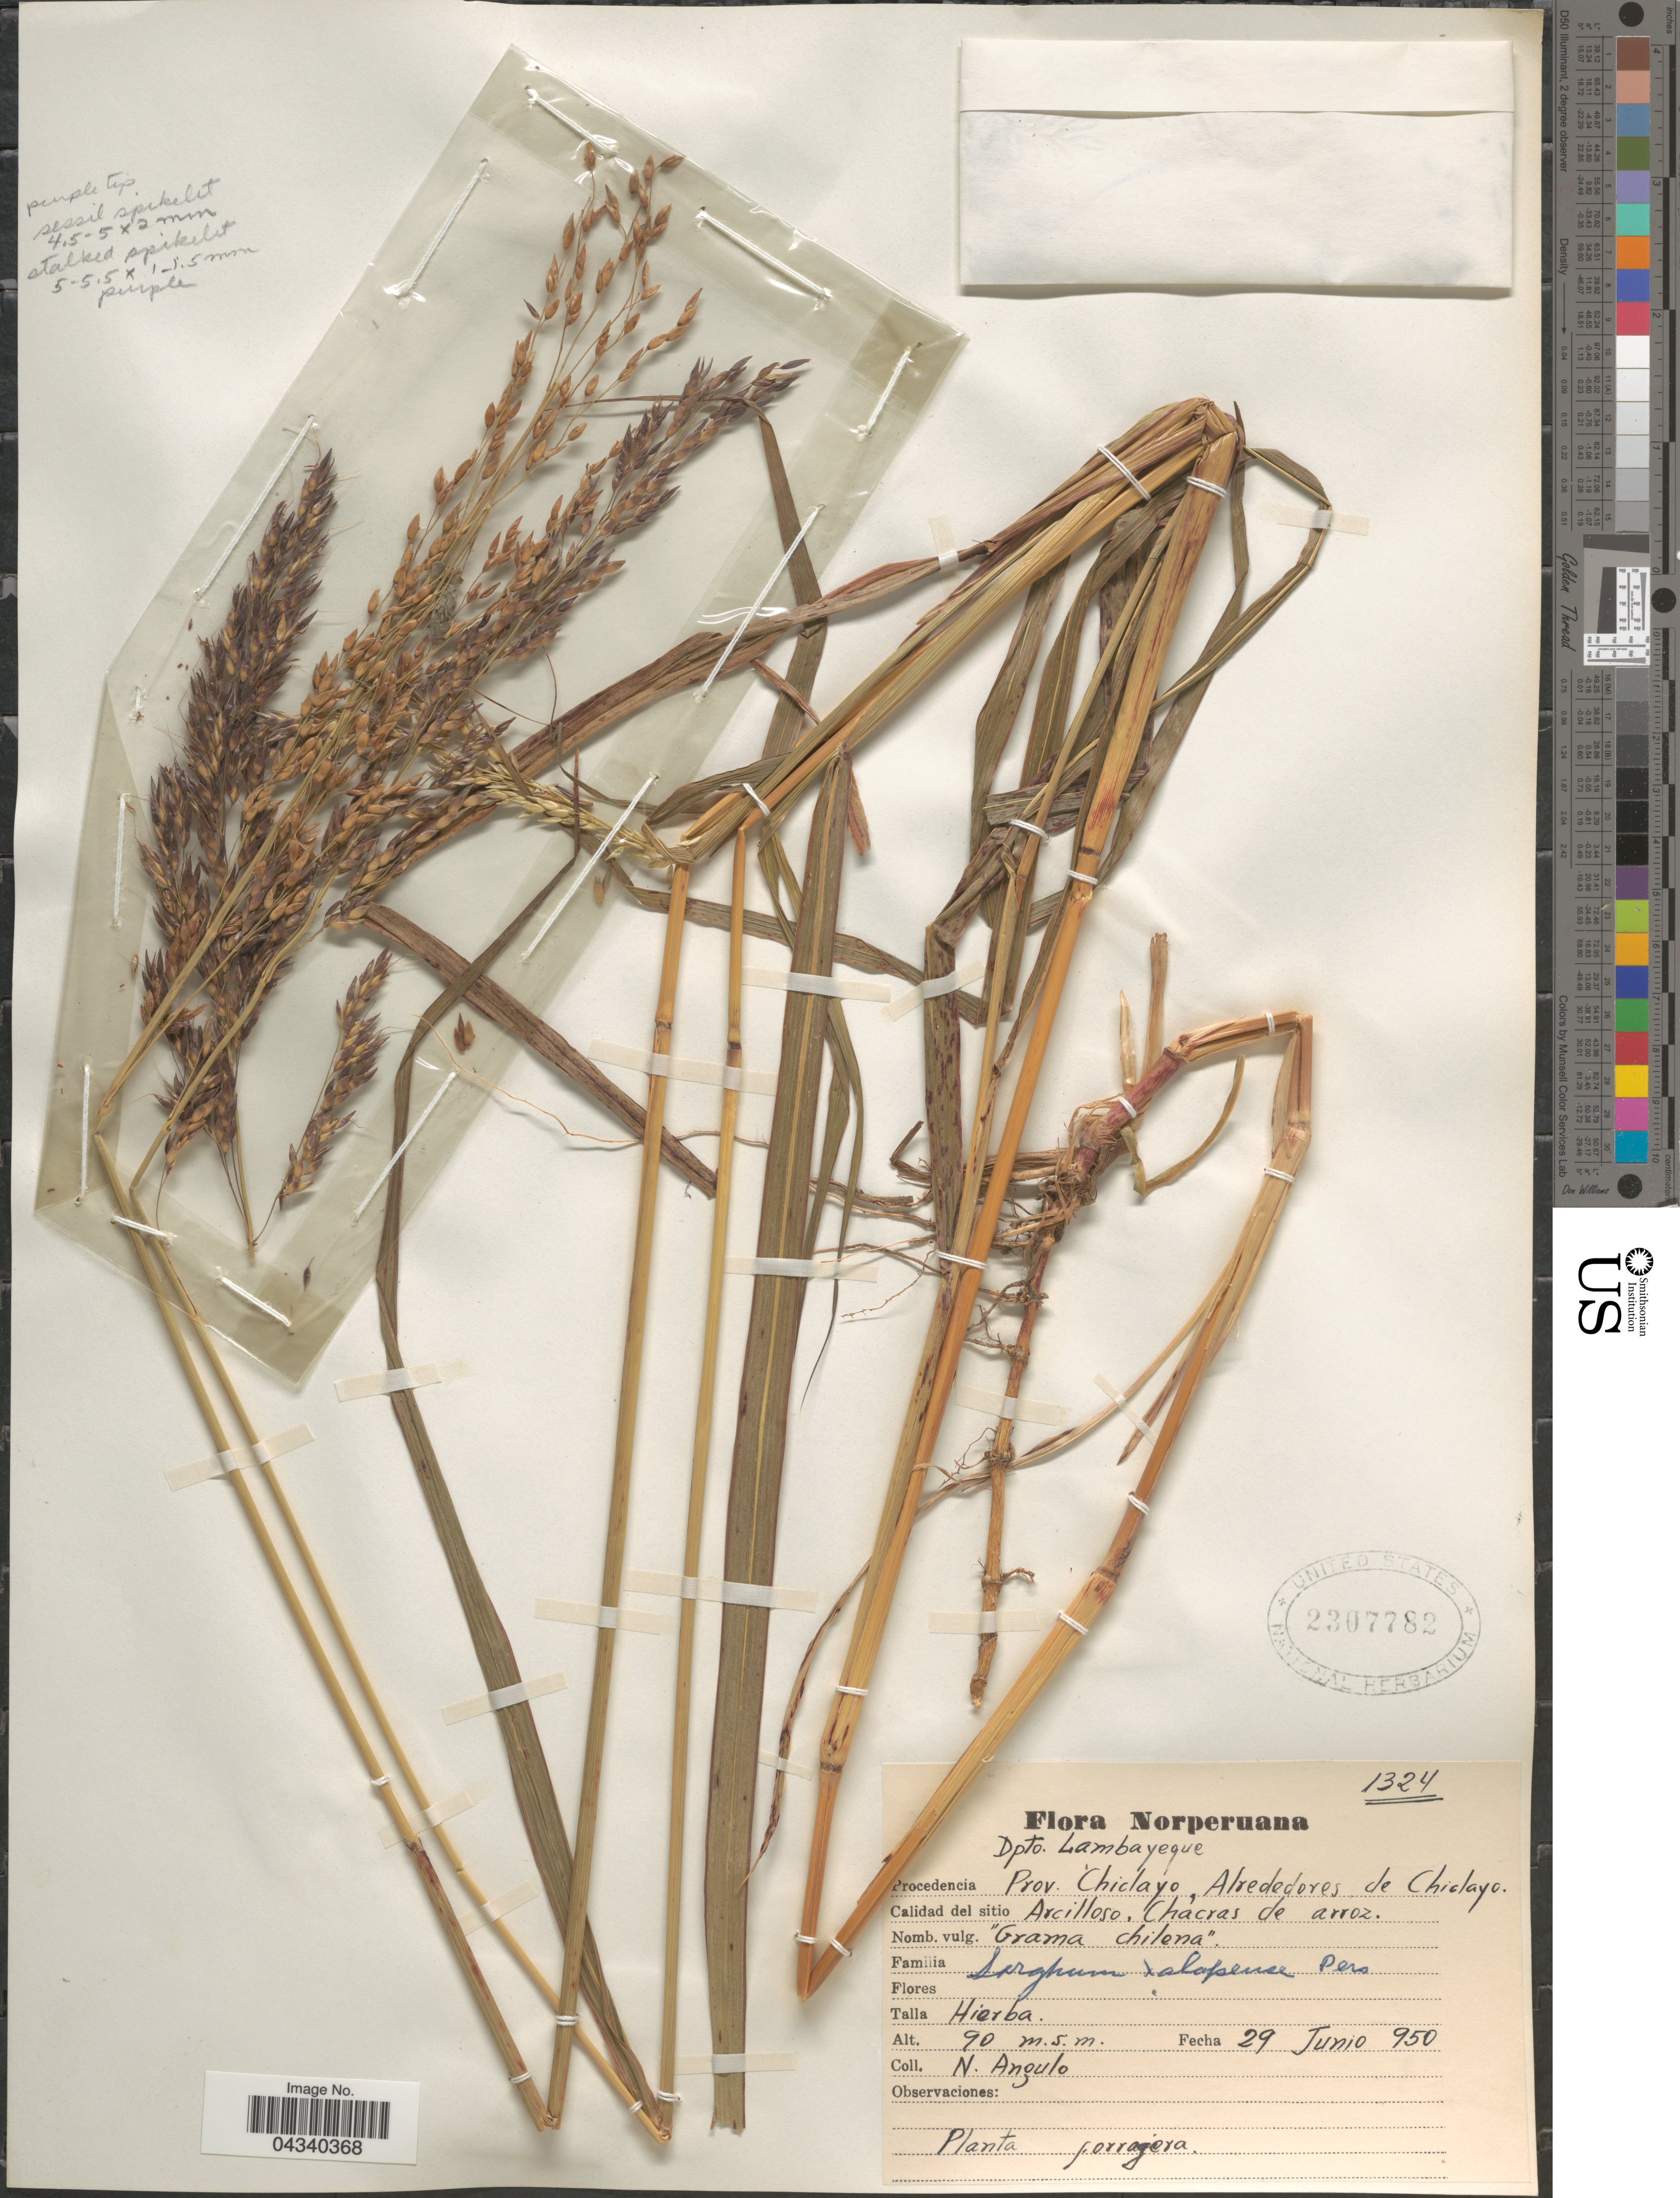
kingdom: Plantae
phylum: Tracheophyta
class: Liliopsida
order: Poales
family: Poaceae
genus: Sorghum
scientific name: Sorghum halepense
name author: (L.) Pers.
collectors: N. Angulo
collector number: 1324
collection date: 1950-06-29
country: Peru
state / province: Lambayeque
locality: Norperuana. Dpto. Lambayeque. Atcilloso, Chacras de arroz.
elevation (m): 90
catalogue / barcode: US 2307782